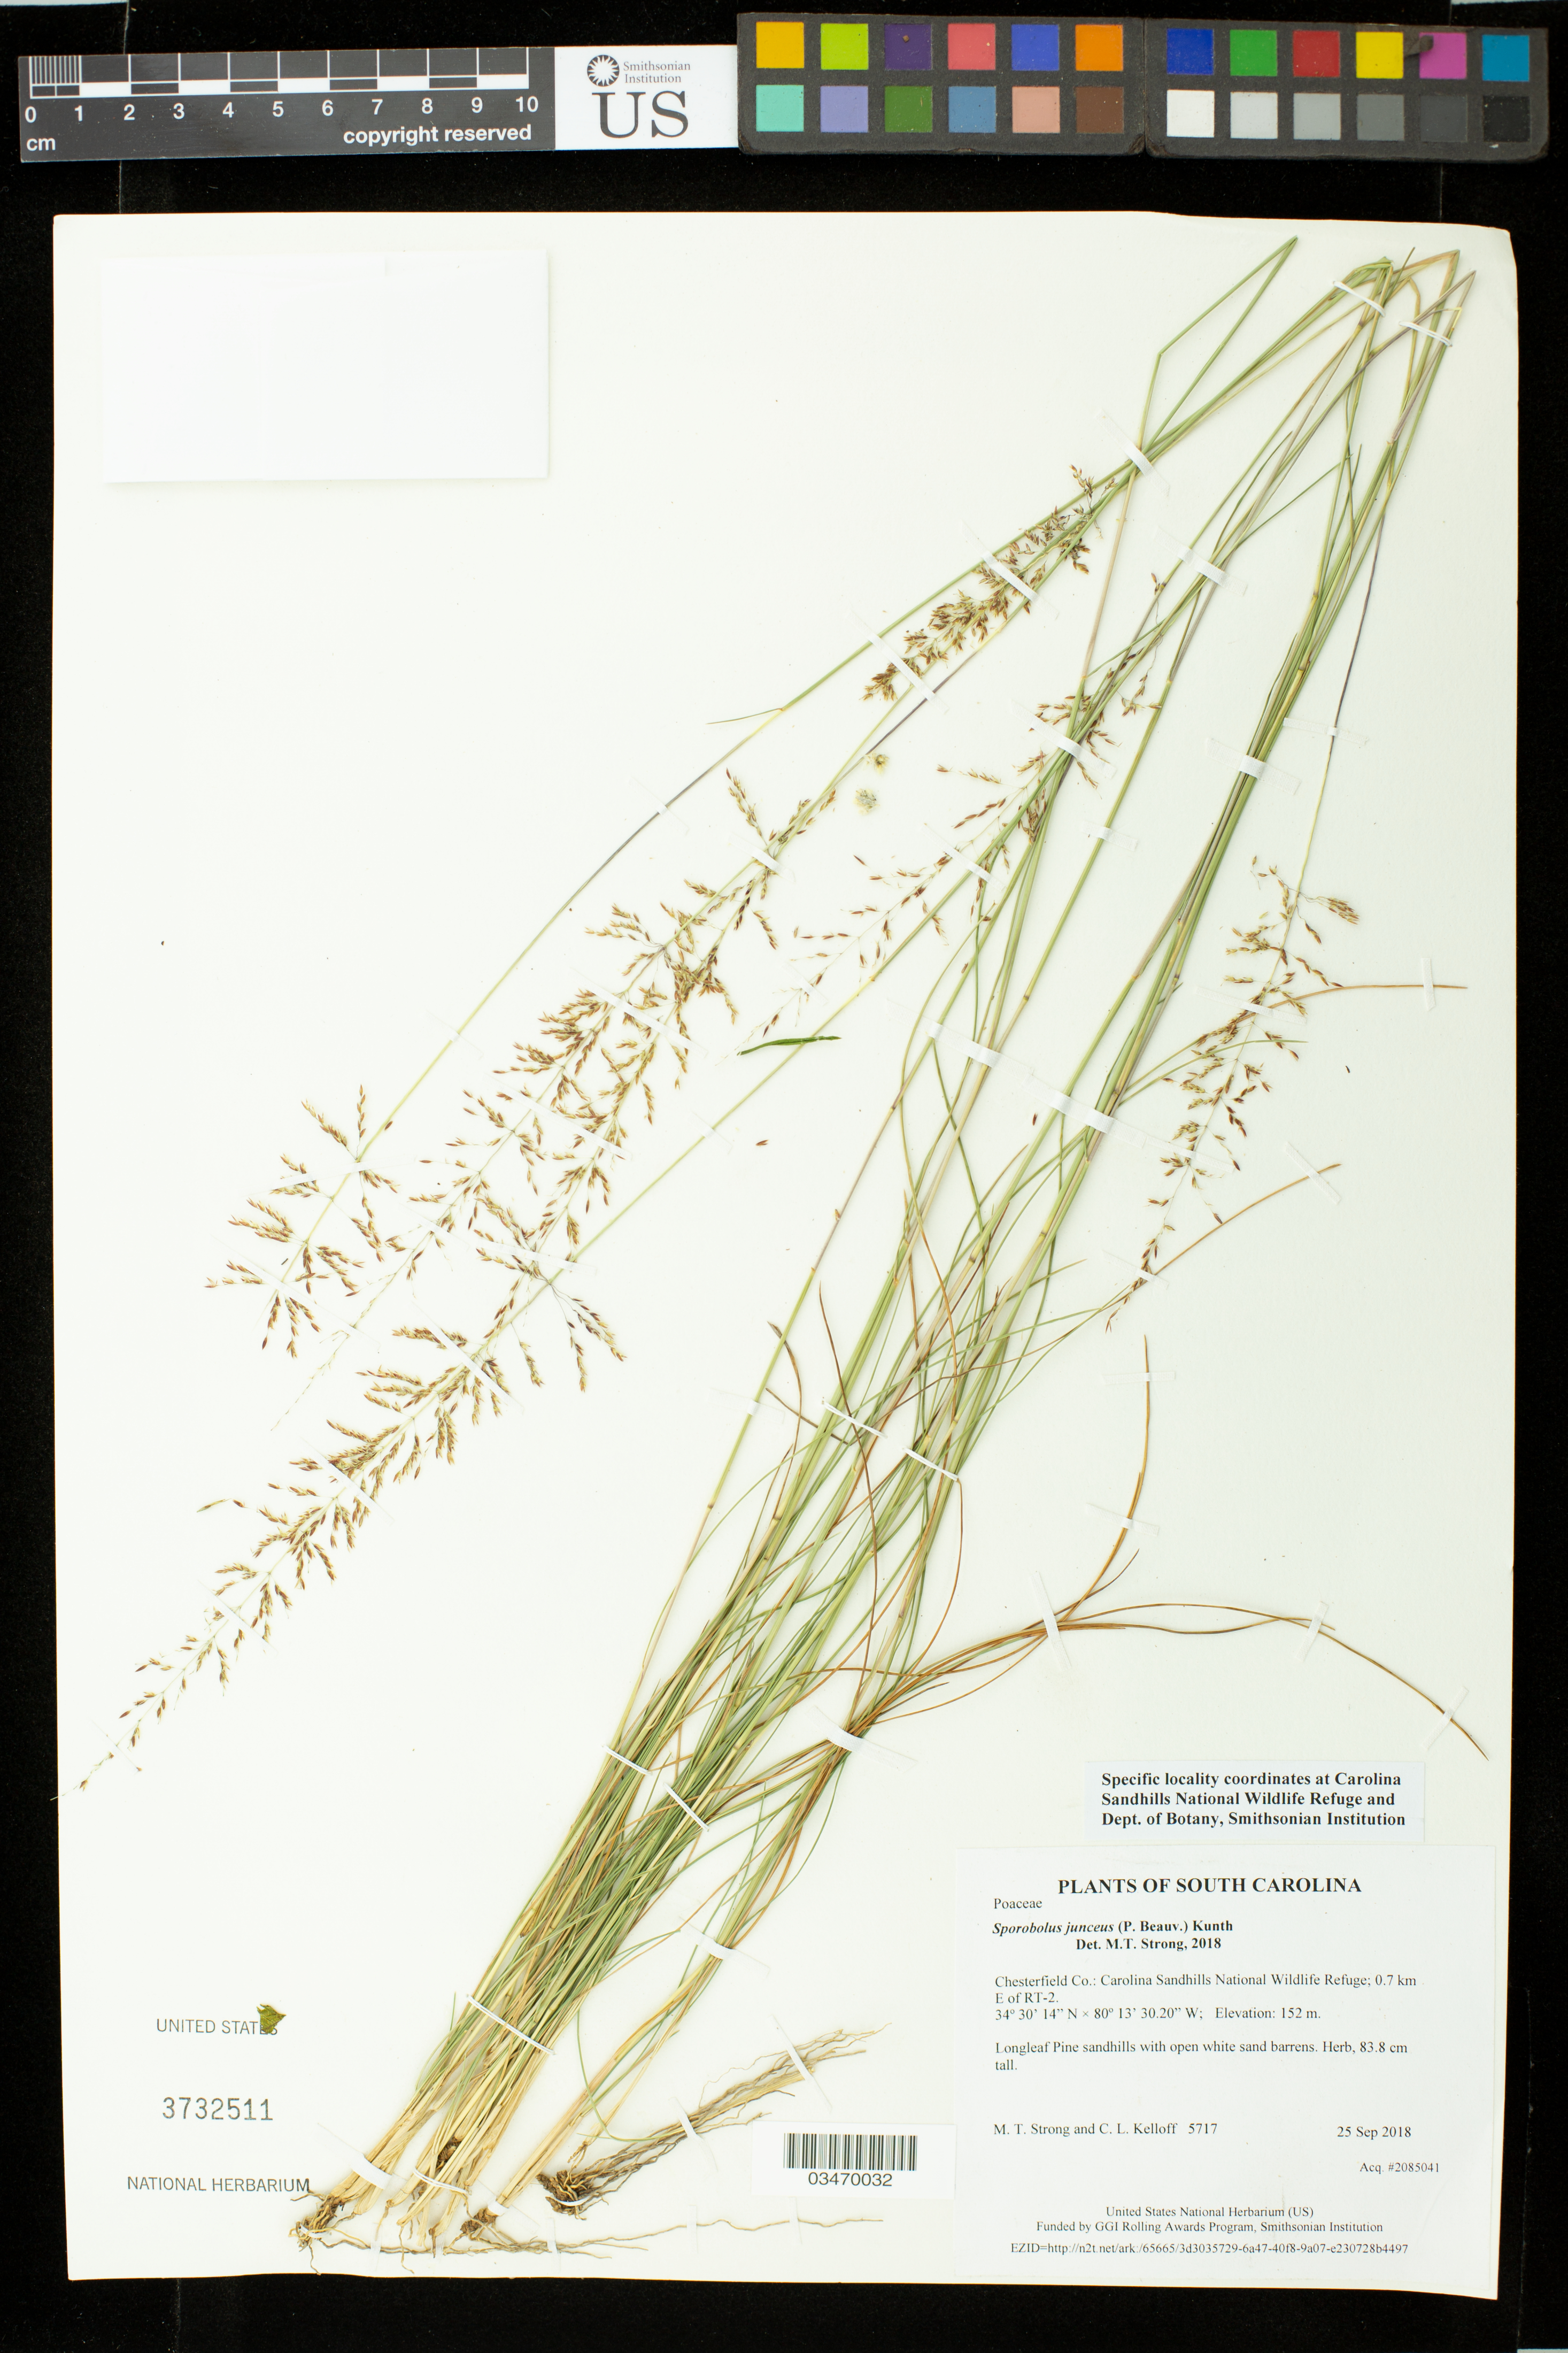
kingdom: Plantae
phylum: Tracheophyta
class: Liliopsida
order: Poales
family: Poaceae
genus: Sporobolus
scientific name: Sporobolus junceus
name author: (P. Beauv.) Kunth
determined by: Strong, M. T., (US), Smithsonian Institution - National Museum of Natural History (UNITED STATES)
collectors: M. T. Strong & C. L. Kelloff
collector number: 5717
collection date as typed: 25 Sep 2018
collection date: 2018-09-25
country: United States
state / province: South Carolina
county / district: Chesterfield Co.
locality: Carolina Sandhills National Wildlife Refuge; 0.7 km E of RT-2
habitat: Longleaf Pine sandhills with open white sand barrens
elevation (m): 152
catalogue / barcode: US 3732511